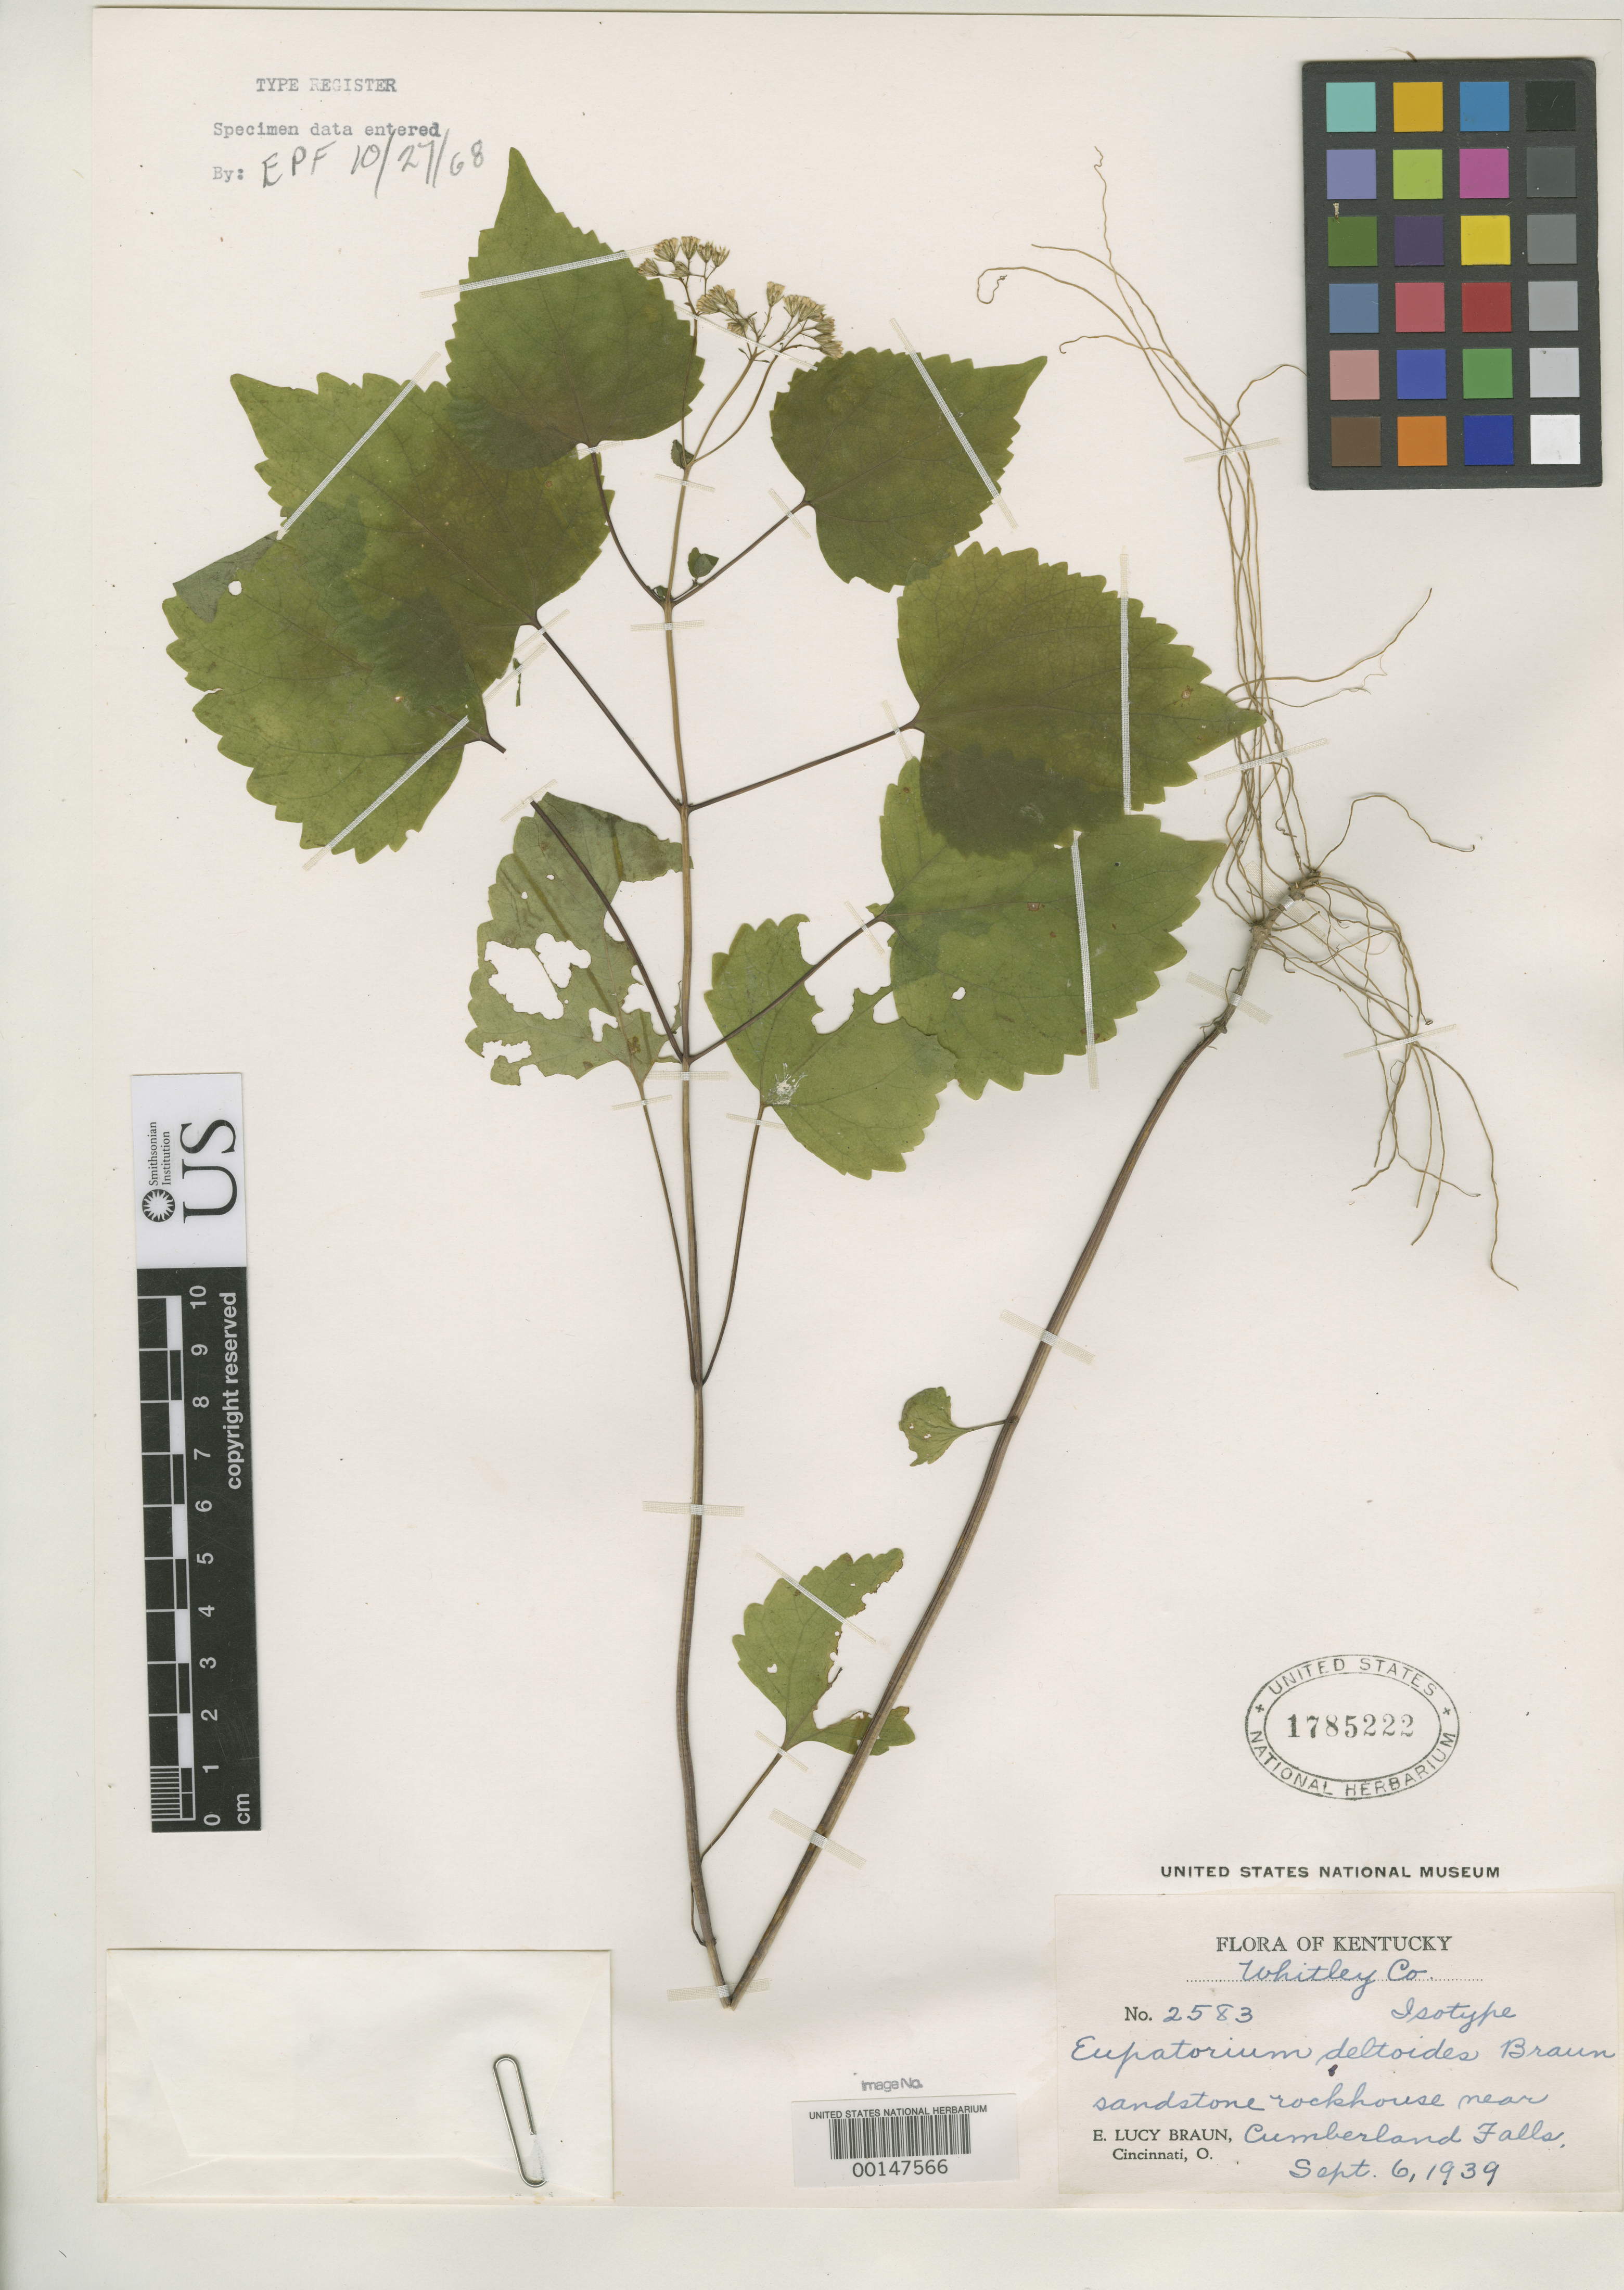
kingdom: Plantae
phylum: Tracheophyta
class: Magnoliopsida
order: Asterales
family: Asteraceae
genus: Eupatorium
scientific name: Eupatorium deltoides E.L. Braun, nom. illeg.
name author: E.L. Braun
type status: Isotype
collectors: E. L. Braun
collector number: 2583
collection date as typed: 06 Sep 1939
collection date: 1939-09-06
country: United States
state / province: Kentucky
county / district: Whitley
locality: Tunnel Rock, Cumberland Falls.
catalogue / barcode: US 1785222